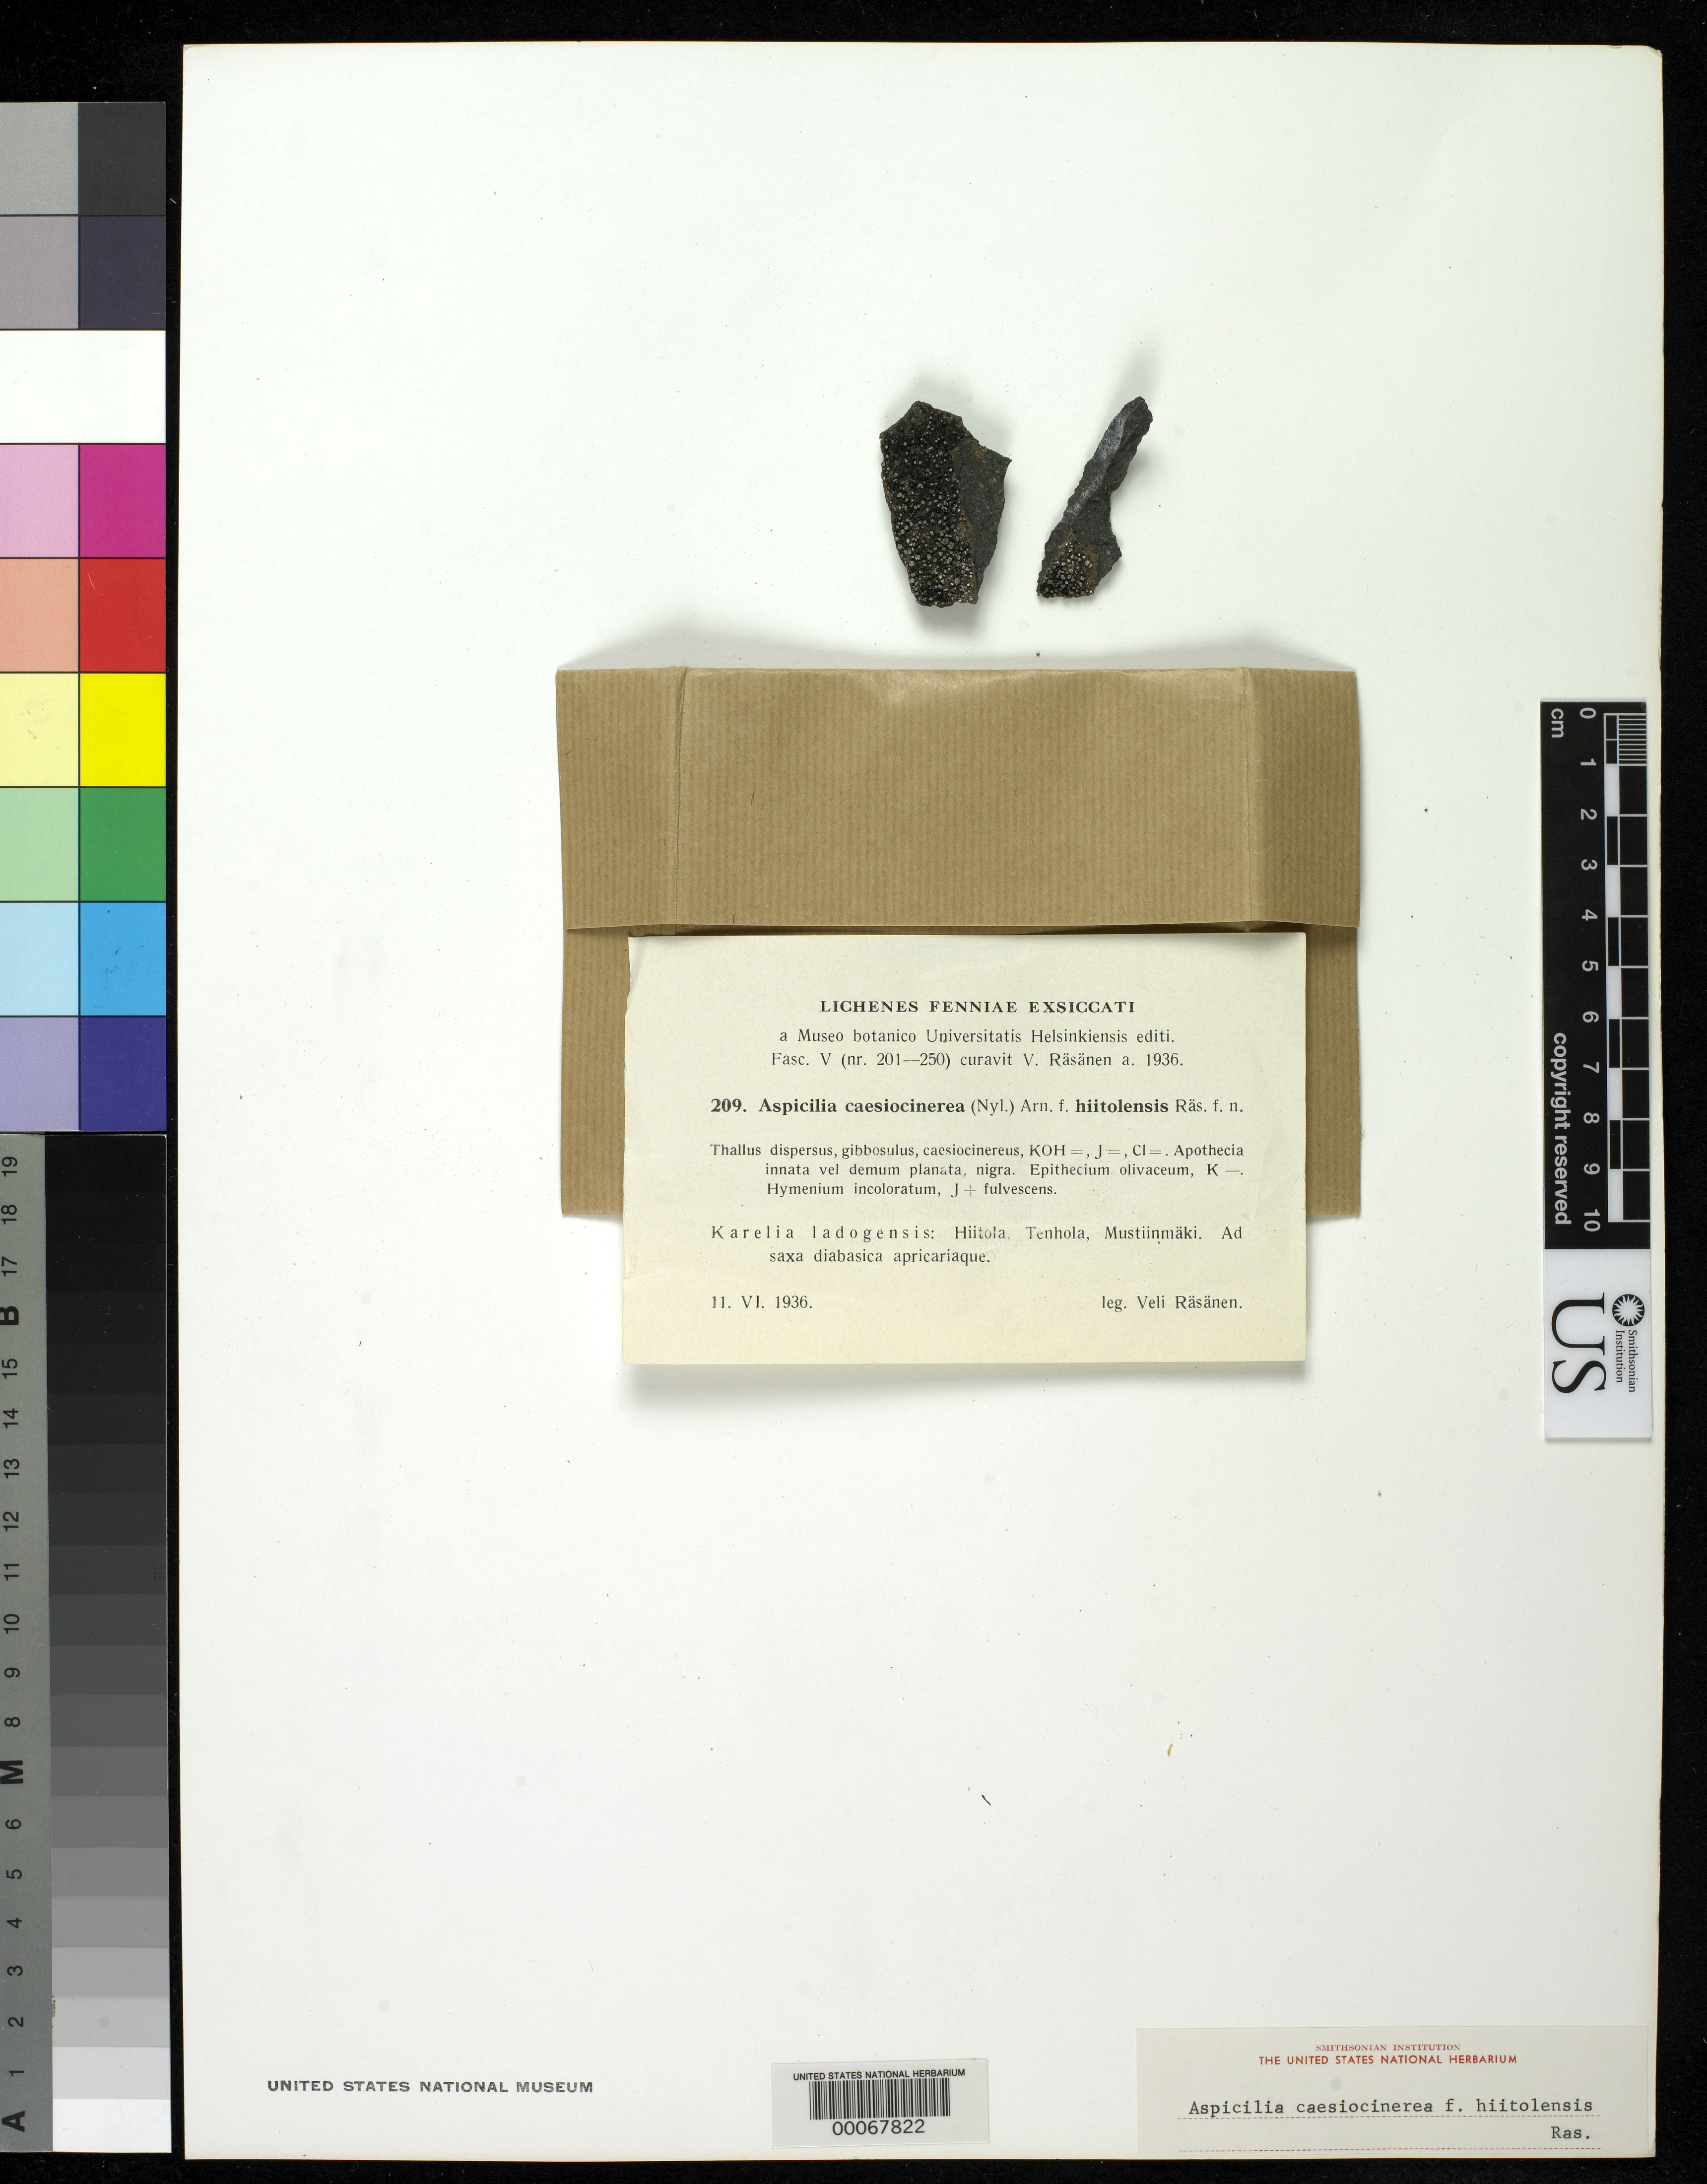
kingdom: Fungi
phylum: Ascomycota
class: Lecanoromycetes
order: Pertusariales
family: Megasporaceae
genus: Aspicilia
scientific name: Aspicilia caesiocinerea f. hiitolensis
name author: Räsänen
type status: Type Collection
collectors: V. Rasanen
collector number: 209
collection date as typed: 11 Jun 1936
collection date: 1936-06-11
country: Russian Federation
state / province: Karelia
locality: Hiitola, Tenhola, Mustiinmaki, Karelia.